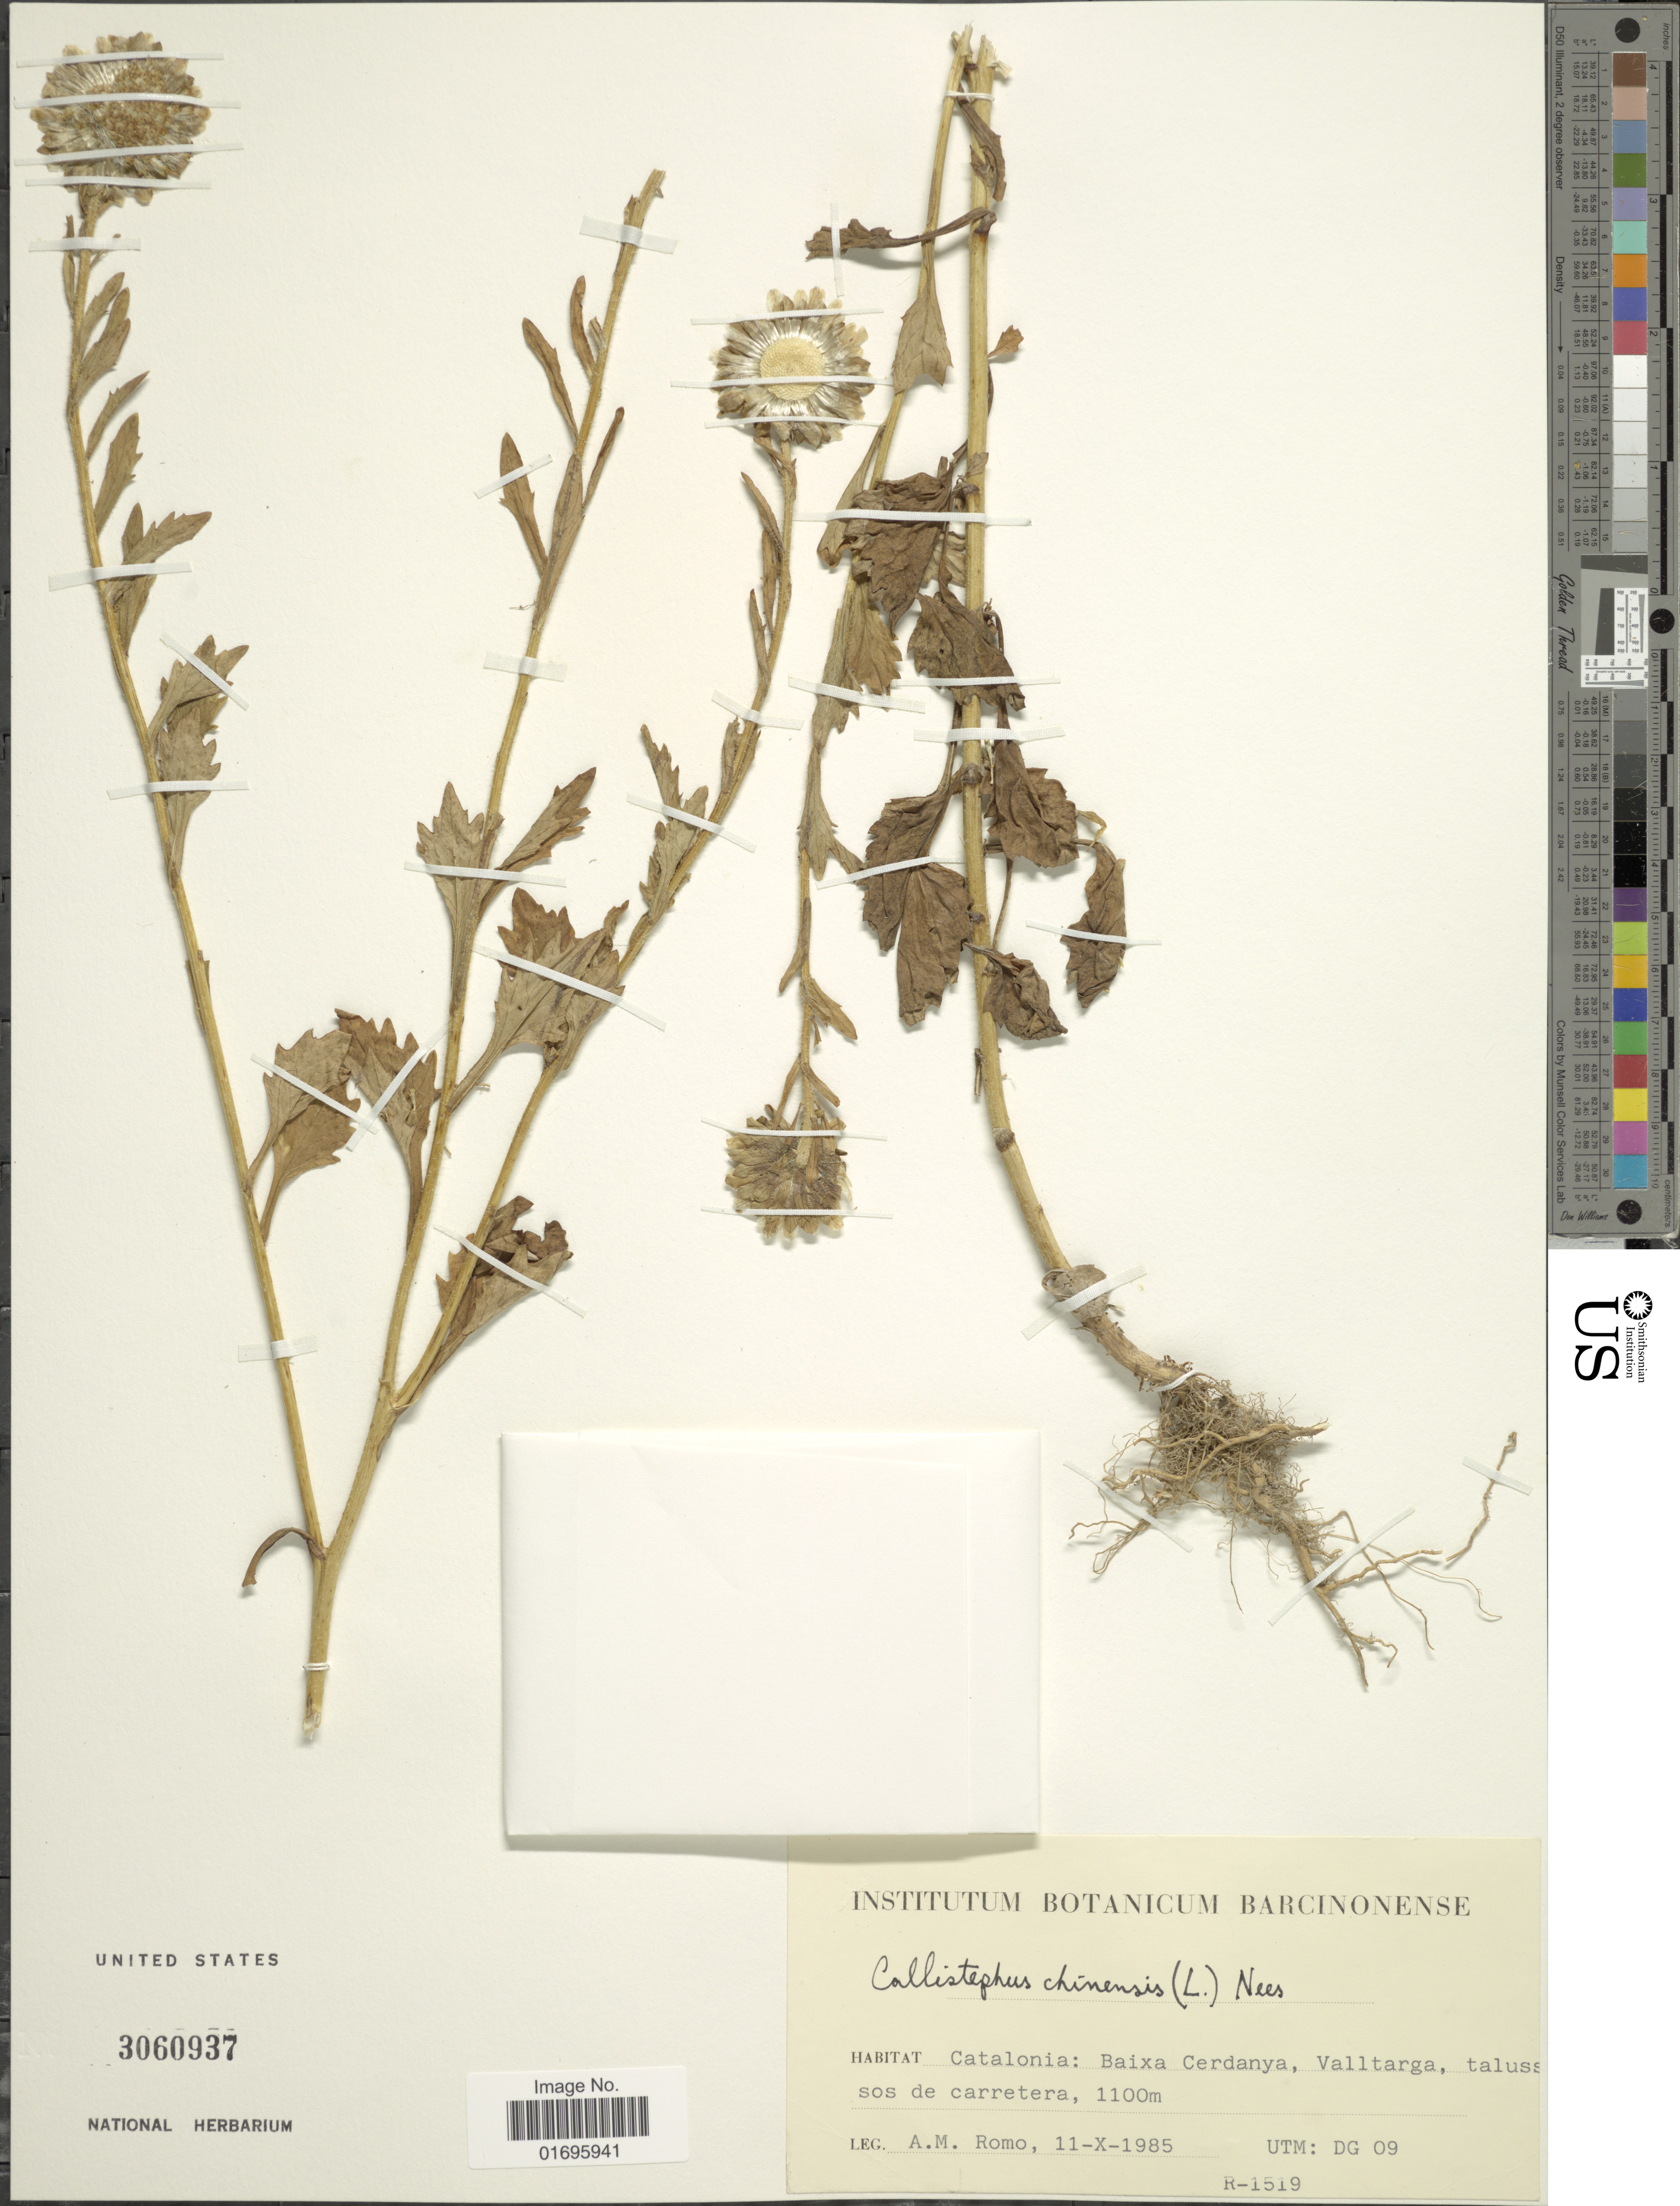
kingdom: Plantae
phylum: Tracheophyta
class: Magnoliopsida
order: Asterales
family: Asteraceae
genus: Callistephus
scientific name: Callistephus chinensis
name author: (L.) Nees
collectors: A. Romo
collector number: R-1519?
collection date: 1985-10-11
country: Spain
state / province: Catalunya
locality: Catalonia: Baixa Cerdanya, Valltarga, talussos de carretera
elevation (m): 1100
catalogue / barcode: US 3060937